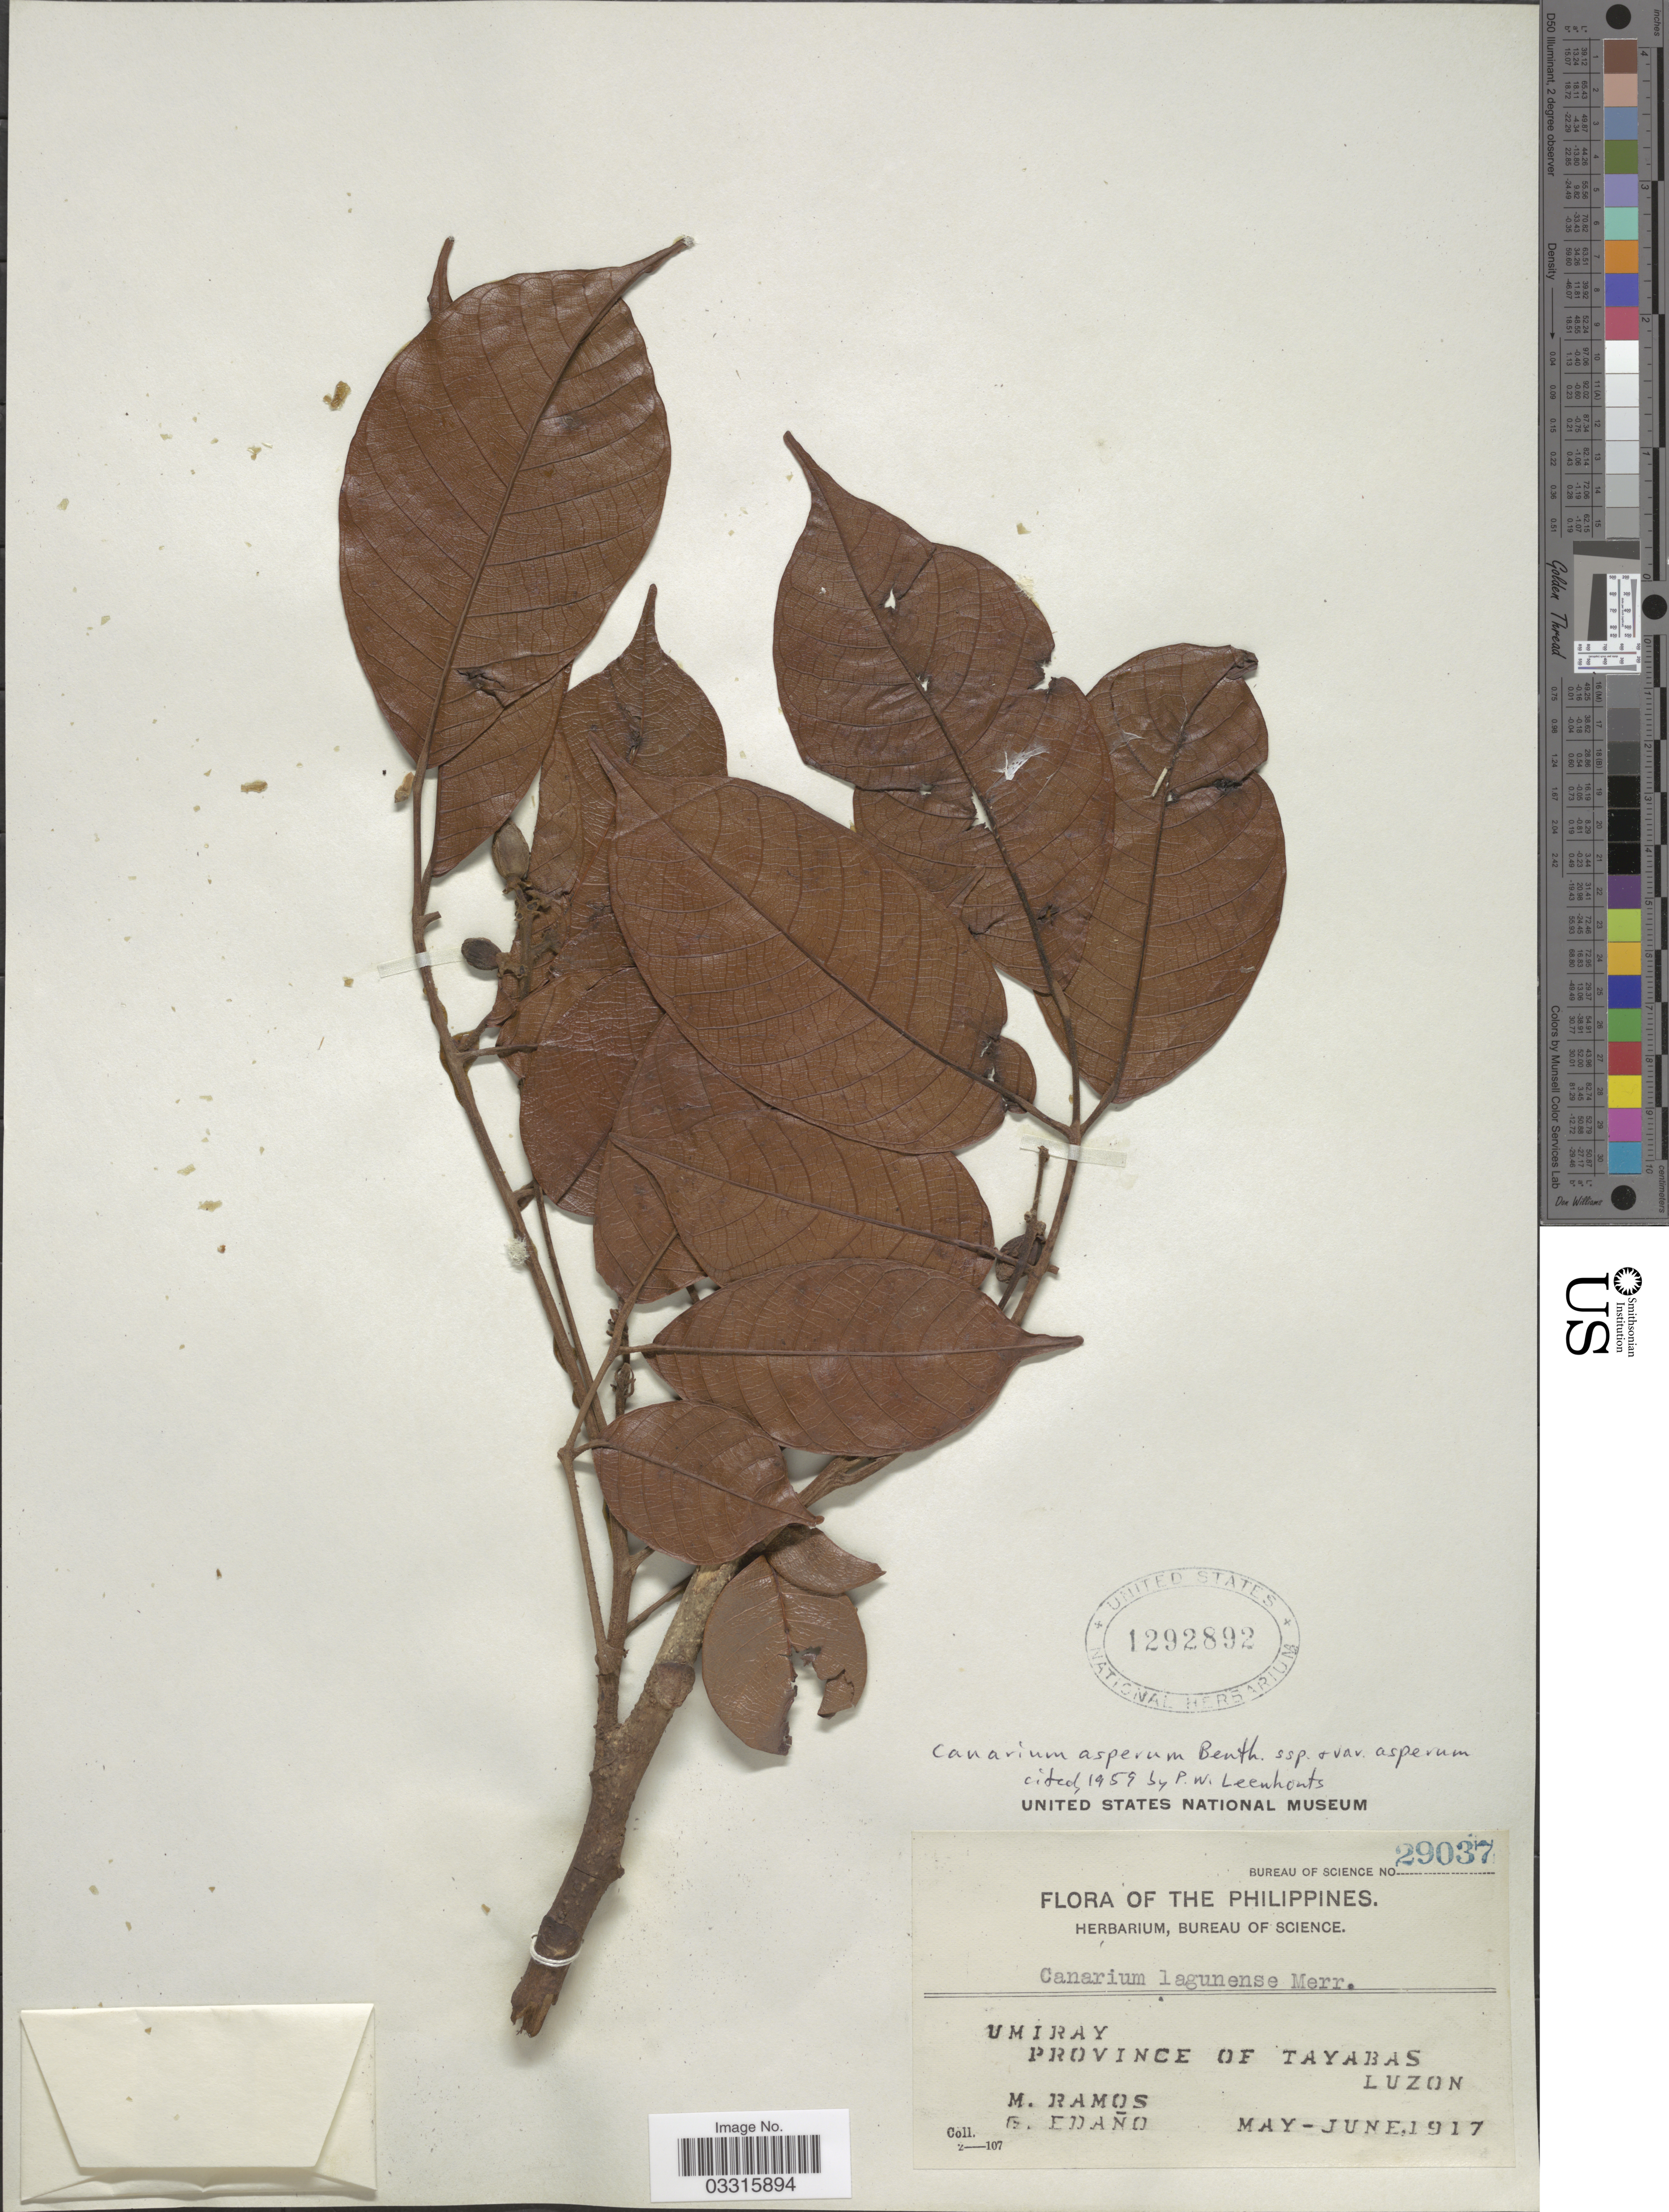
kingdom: Plantae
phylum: Tracheophyta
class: Magnoliopsida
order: Sapindales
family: Burseraceae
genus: Canarium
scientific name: Canarium asperum subsp. asperum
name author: Benth.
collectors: M. Ramos & G. Edaño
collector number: Bureau of Science 29037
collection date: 1917-05/1917-06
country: Philippines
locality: Umiray, Province of Tayabas, Luzon.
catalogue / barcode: US 1292892